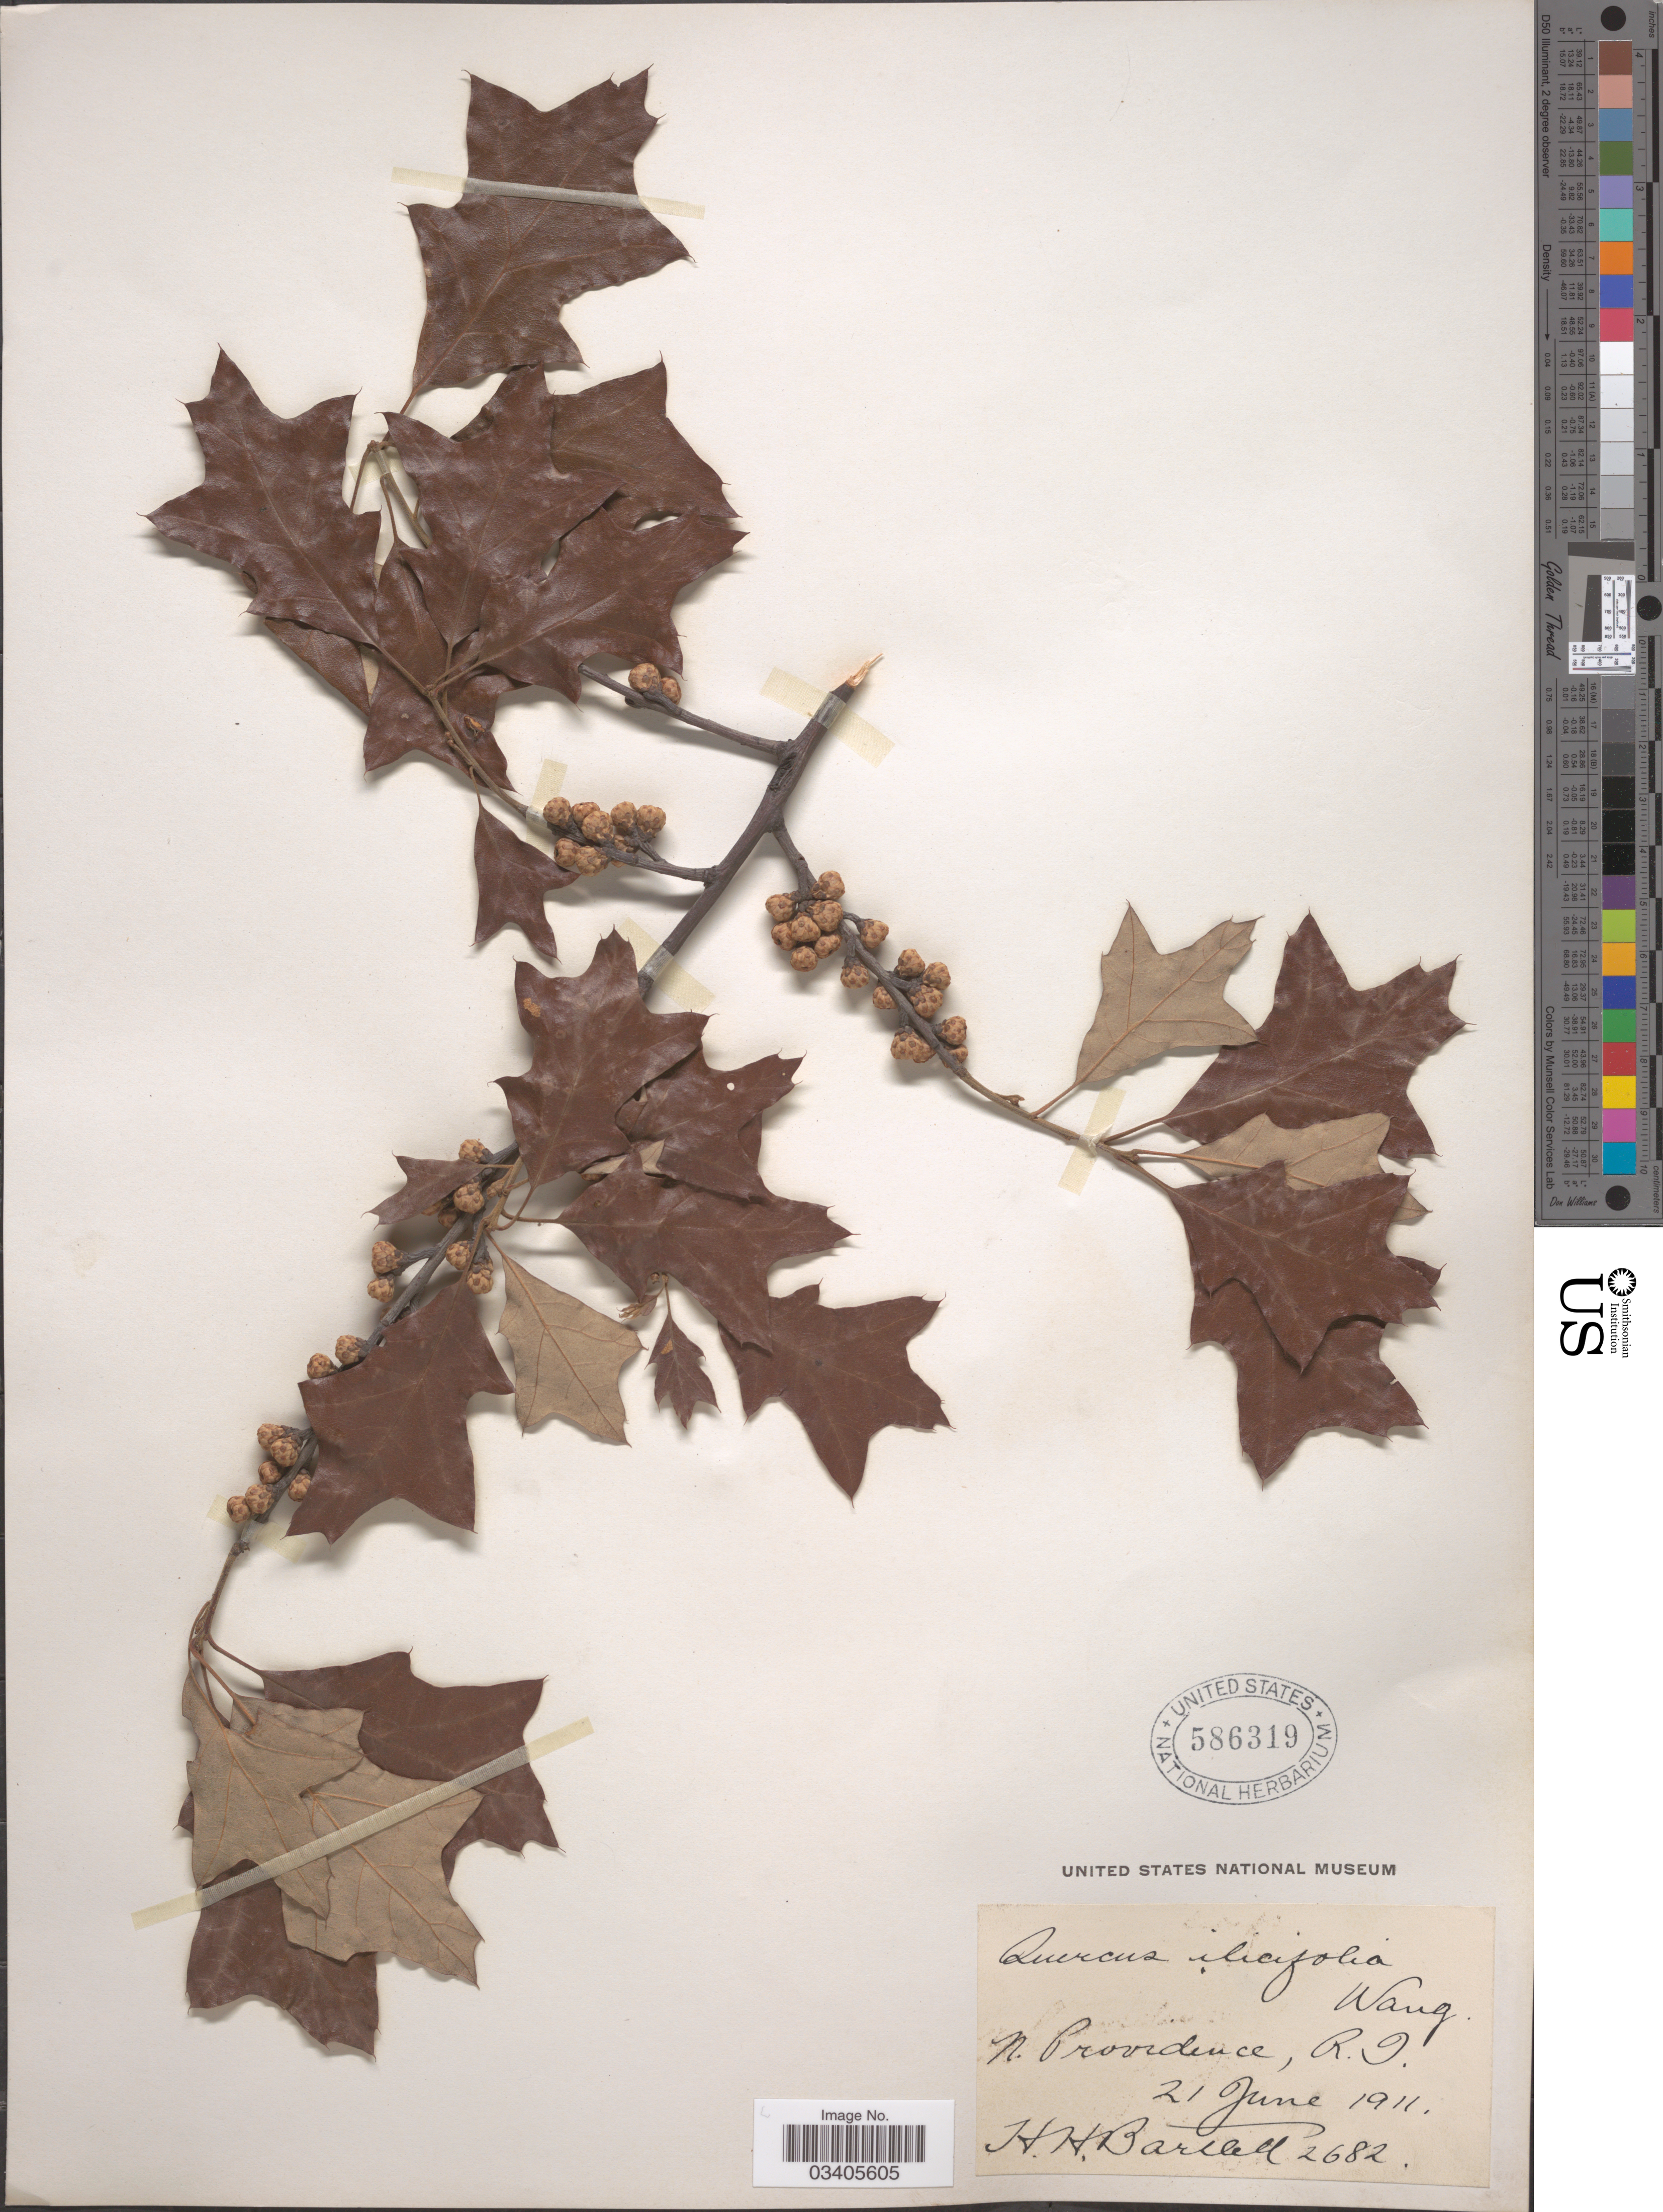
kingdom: Plantae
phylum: Tracheophyta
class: Magnoliopsida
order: Fagales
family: Fagaceae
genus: Quercus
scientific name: Quercus ilicifolia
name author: Wangenh.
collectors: H. H. Bartlett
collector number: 2682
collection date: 1911-06-21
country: United States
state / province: Rhode Island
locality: N. Providence, R.I.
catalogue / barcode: US 586319